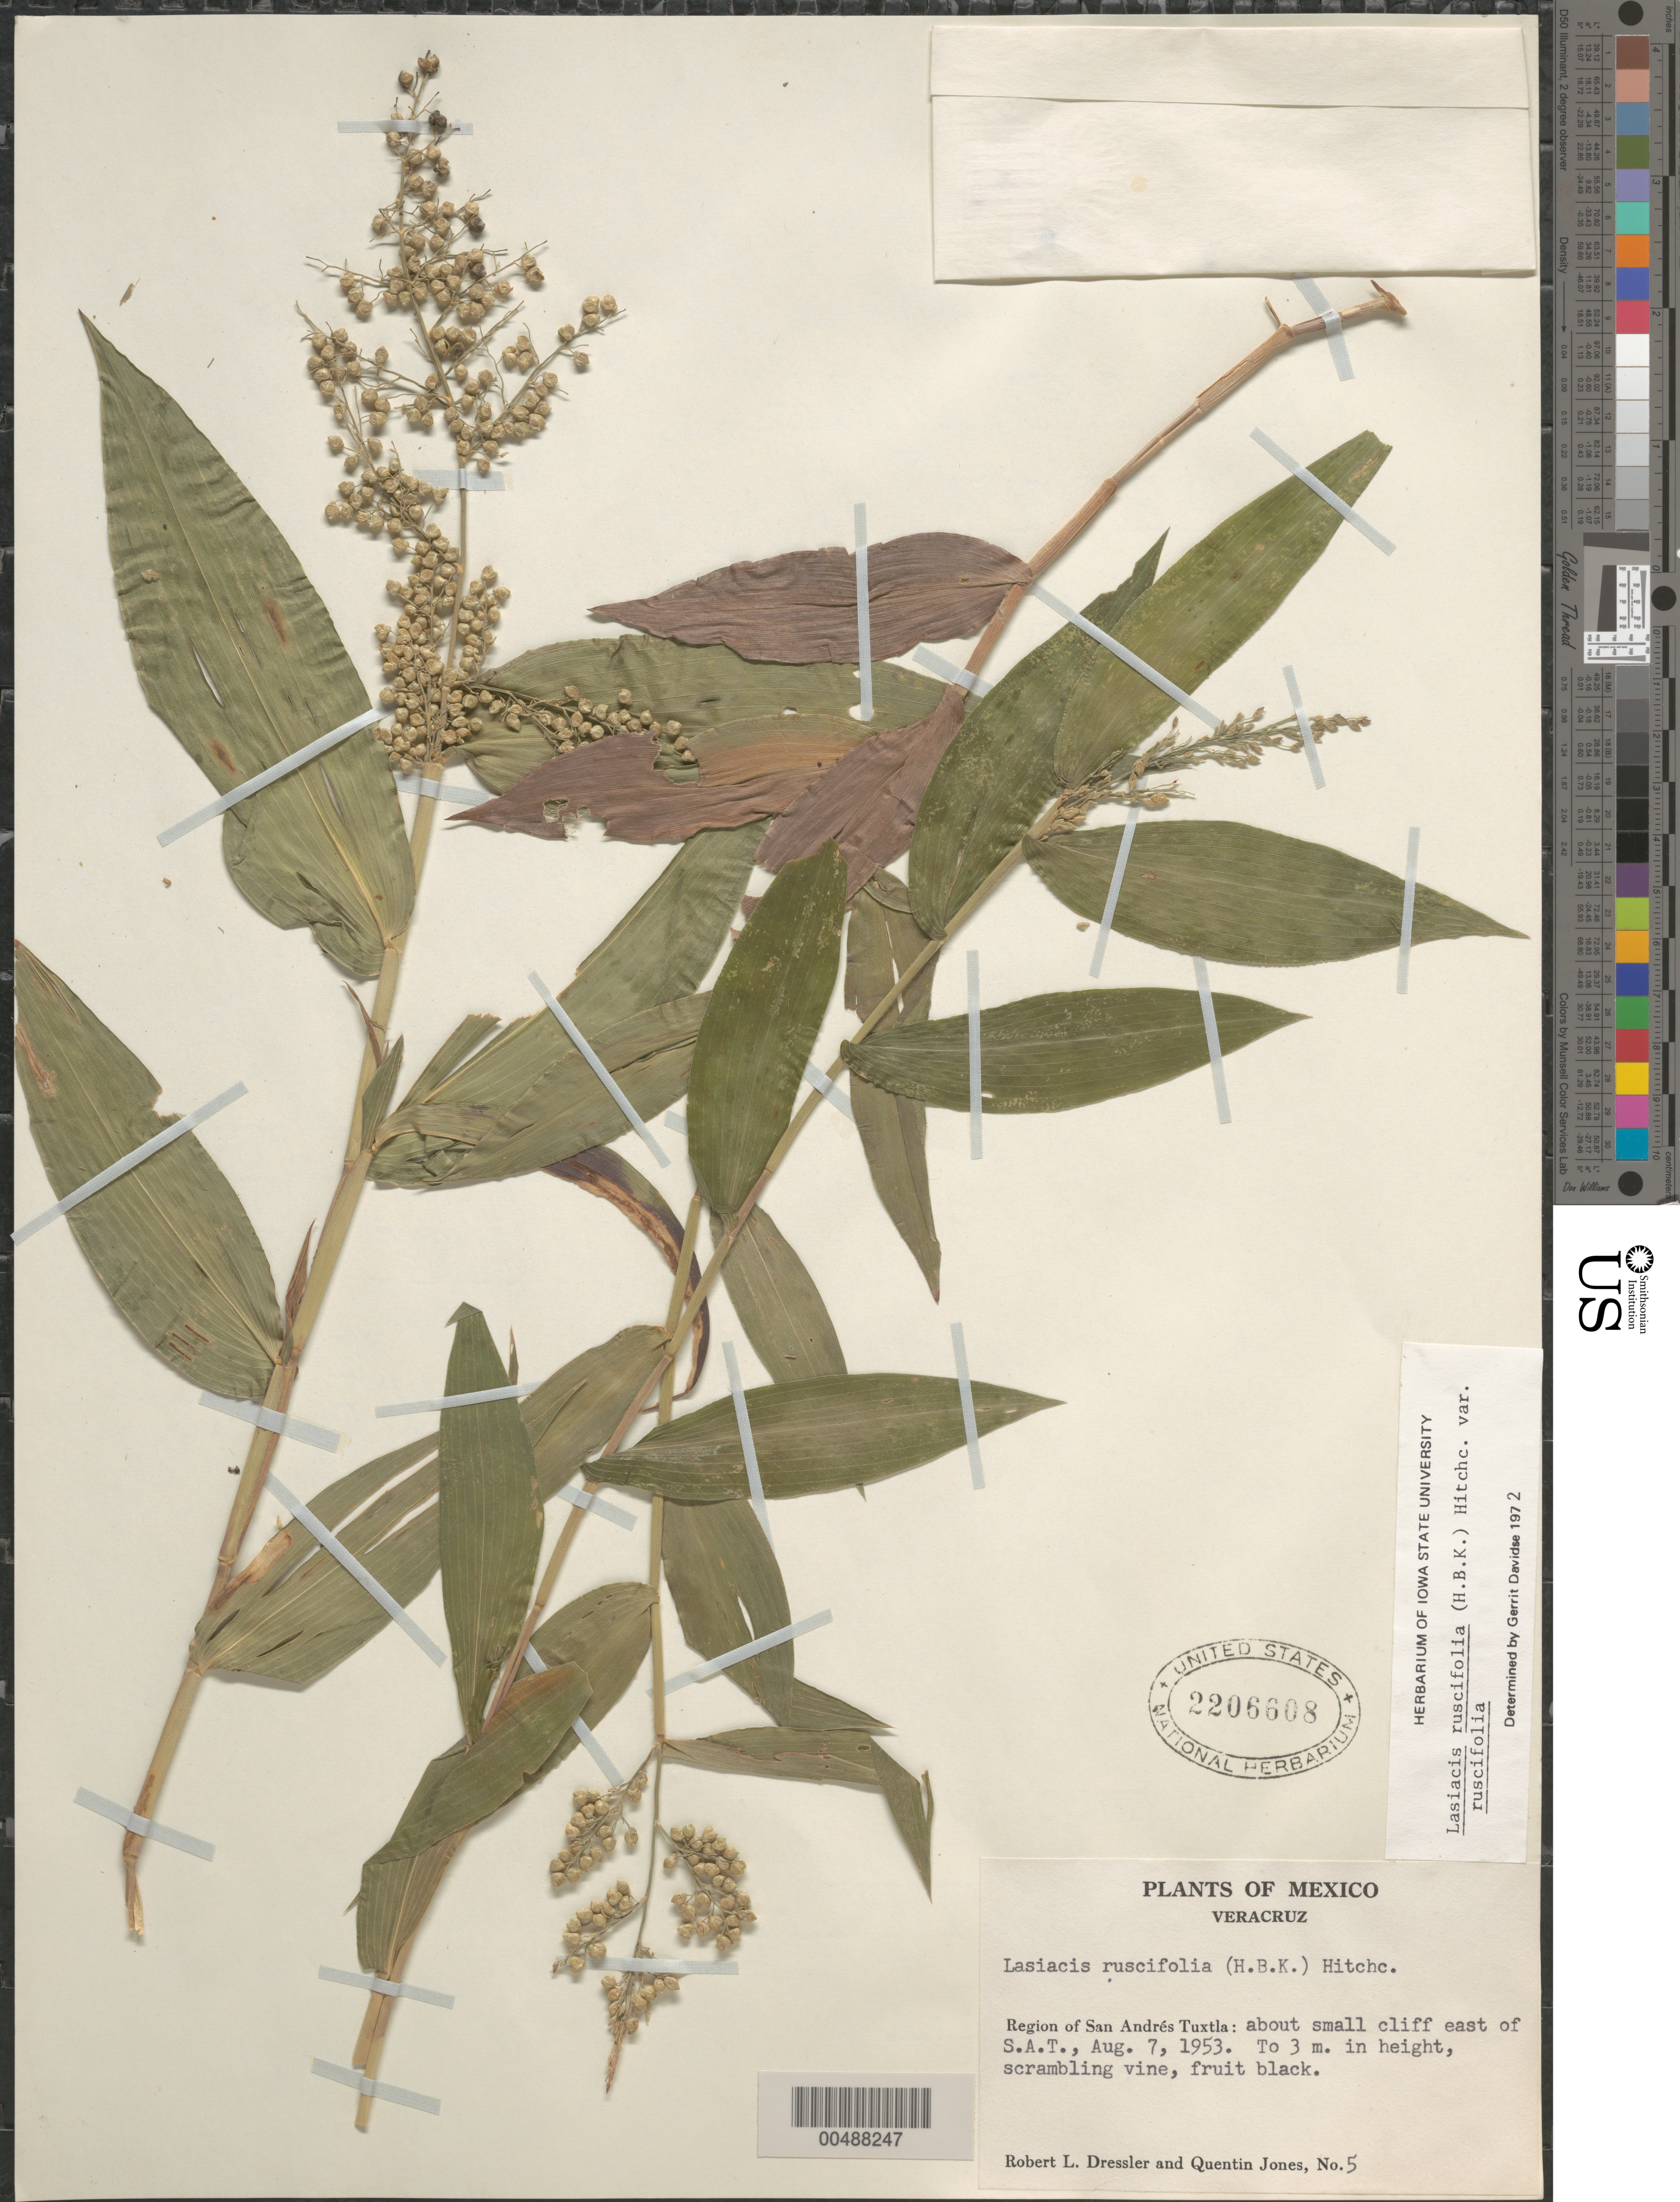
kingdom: Plantae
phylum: Tracheophyta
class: Liliopsida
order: Poales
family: Poaceae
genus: Lasiacis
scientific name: Lasiacis ruscifolia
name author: (Kunth) Hitchc.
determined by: Davidse, Gerrit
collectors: R. Dressler & Q. Jones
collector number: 5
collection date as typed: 7 Aug 1953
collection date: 1953-08-07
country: Mexico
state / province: Veracruz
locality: Region of San Andr‚s Tuxtla: about small cliff E of S.A.T.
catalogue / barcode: US 2206608